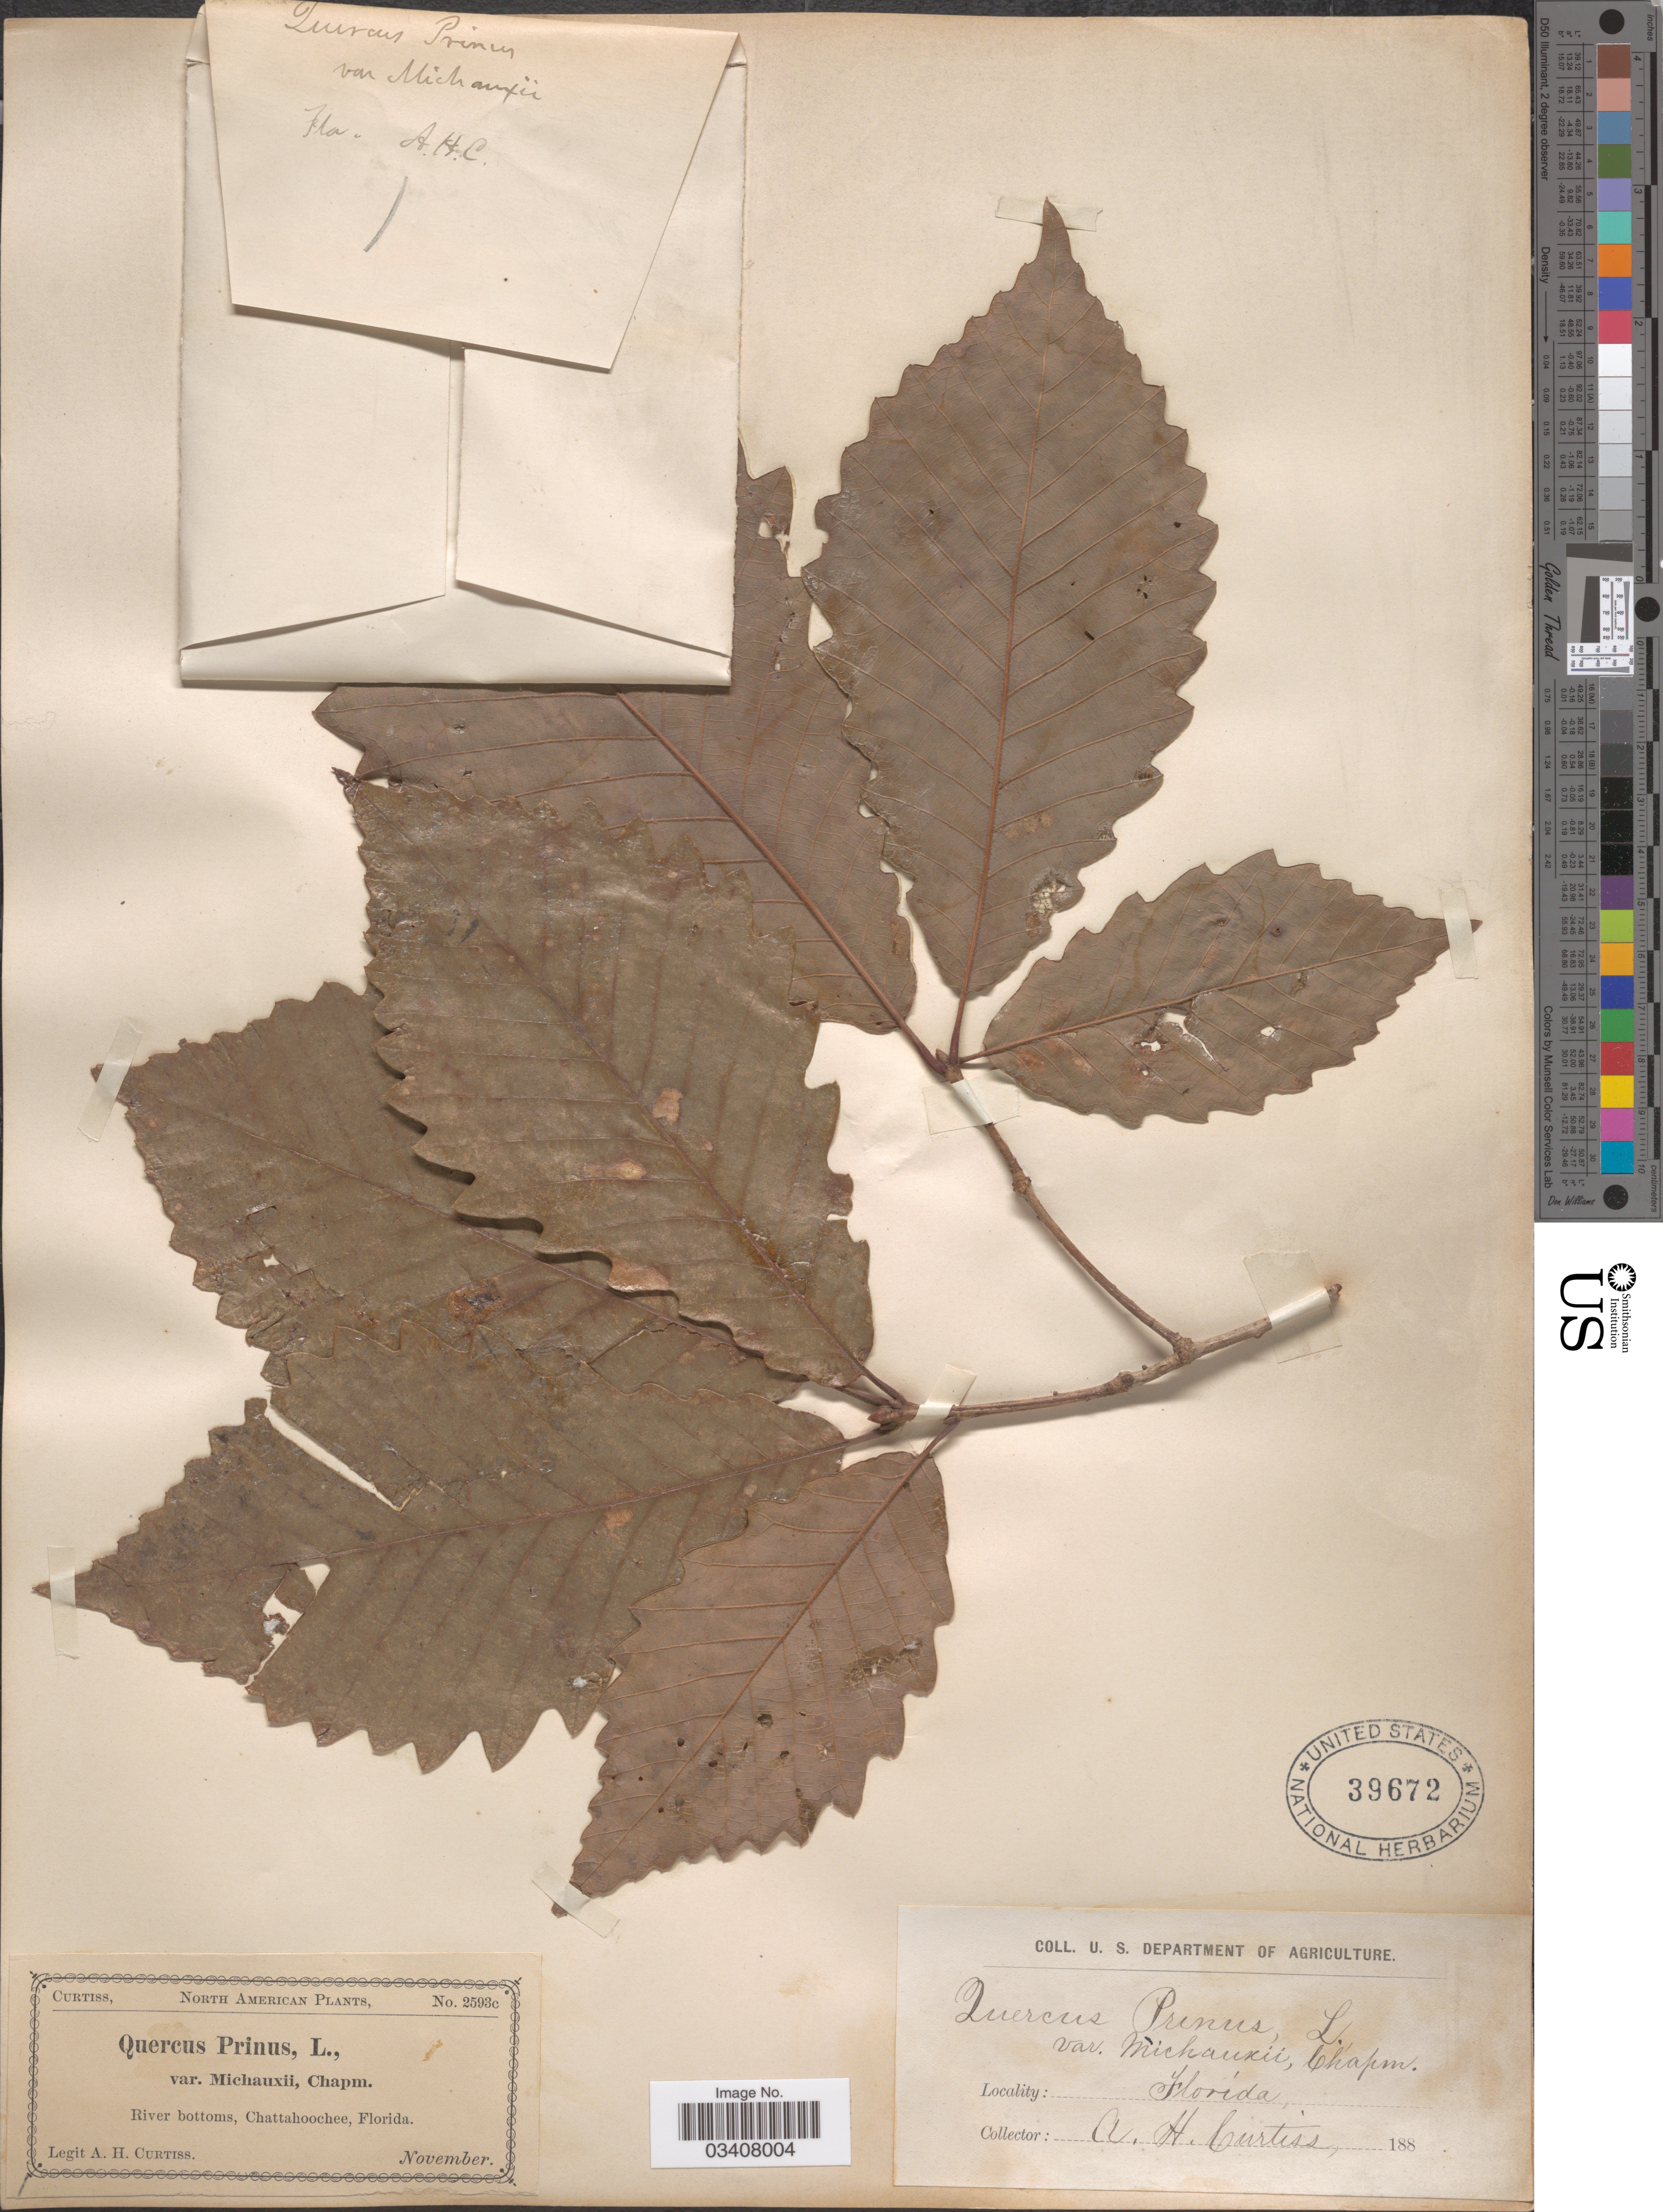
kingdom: Plantae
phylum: Tracheophyta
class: Magnoliopsida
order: Fagales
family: Fagaceae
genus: Quercus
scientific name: Quercus michauxii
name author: Nutt.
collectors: A. H. Curtiss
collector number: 2593c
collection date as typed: November 188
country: United States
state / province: Florida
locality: River bottoms, Chattahoochee.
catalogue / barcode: US 39672